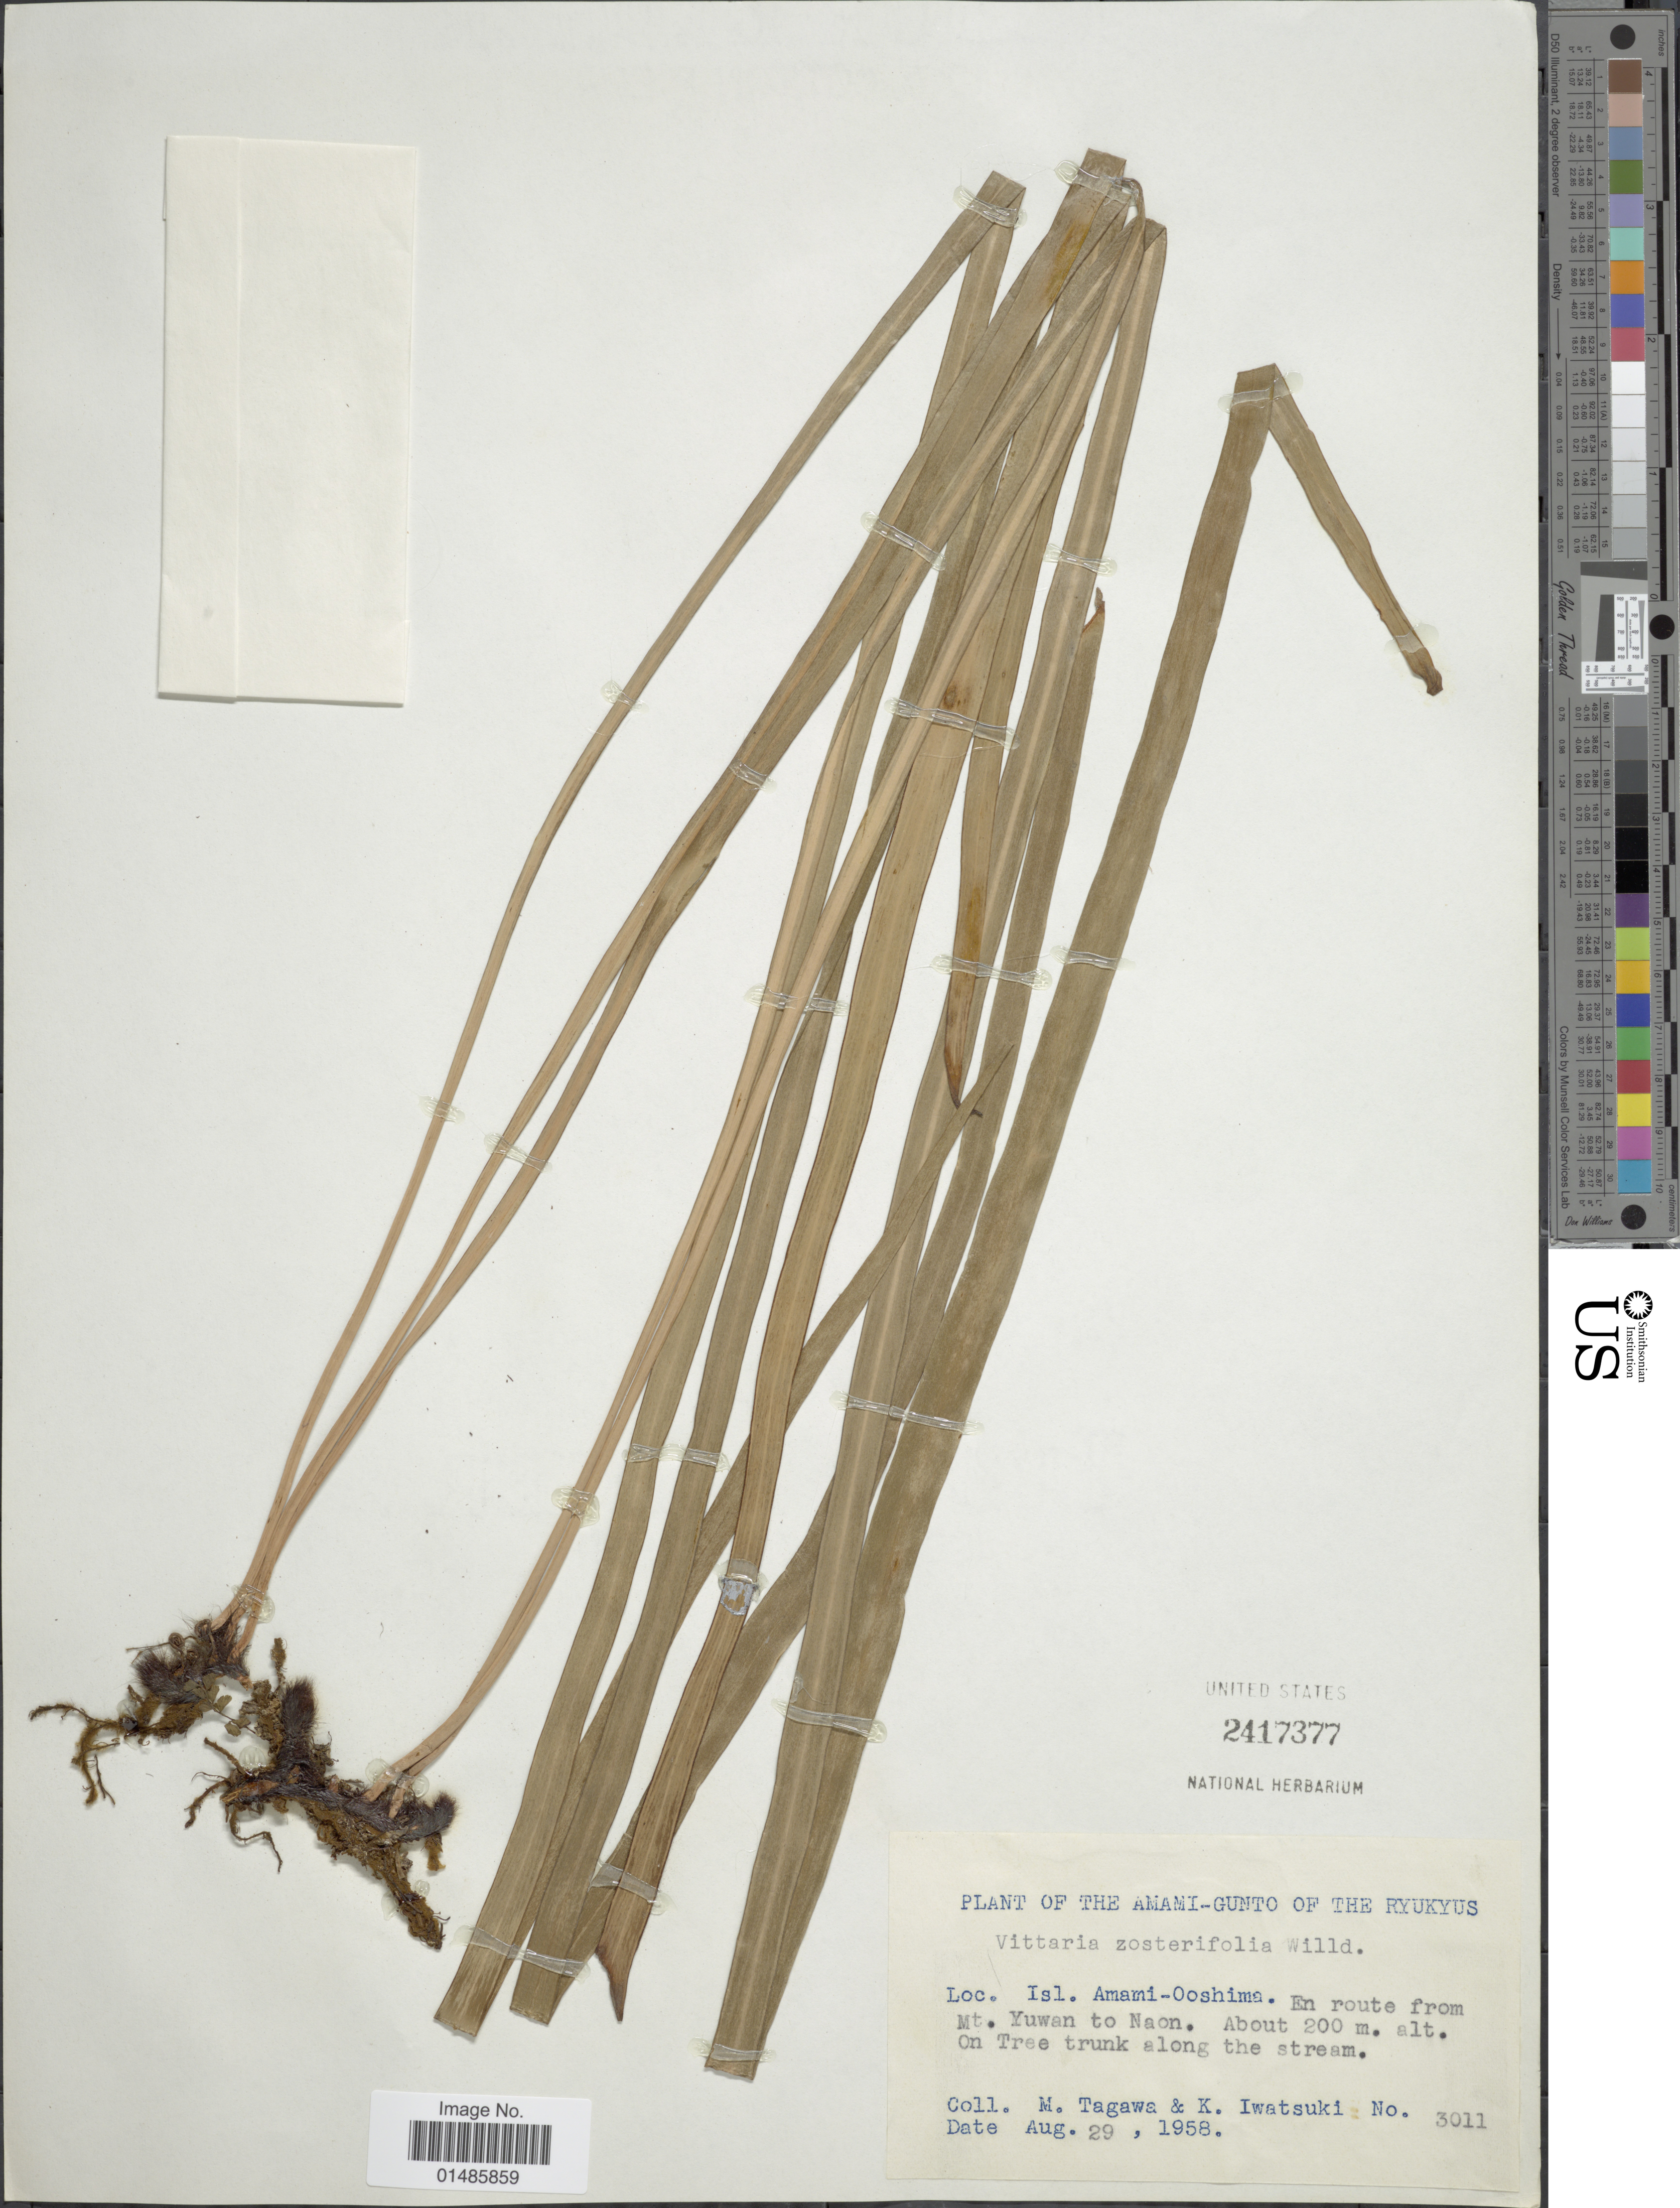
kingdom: Plantae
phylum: Tracheophyta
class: Polypodiopsida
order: Polypodiales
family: Pteridaceae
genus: Haplopteris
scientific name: Haplopteris zosterifolia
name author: (Willd.) E.H. Crane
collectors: M. Tagawa & K. Iwatsuki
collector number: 3011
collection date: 1958-08-29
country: Japan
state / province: Okinawa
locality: Amami-Gunto of the Ryukyus. Isl. Amami-Ooshima. En route from Mt. Yuwan to Naon.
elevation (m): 200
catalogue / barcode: US 2417377